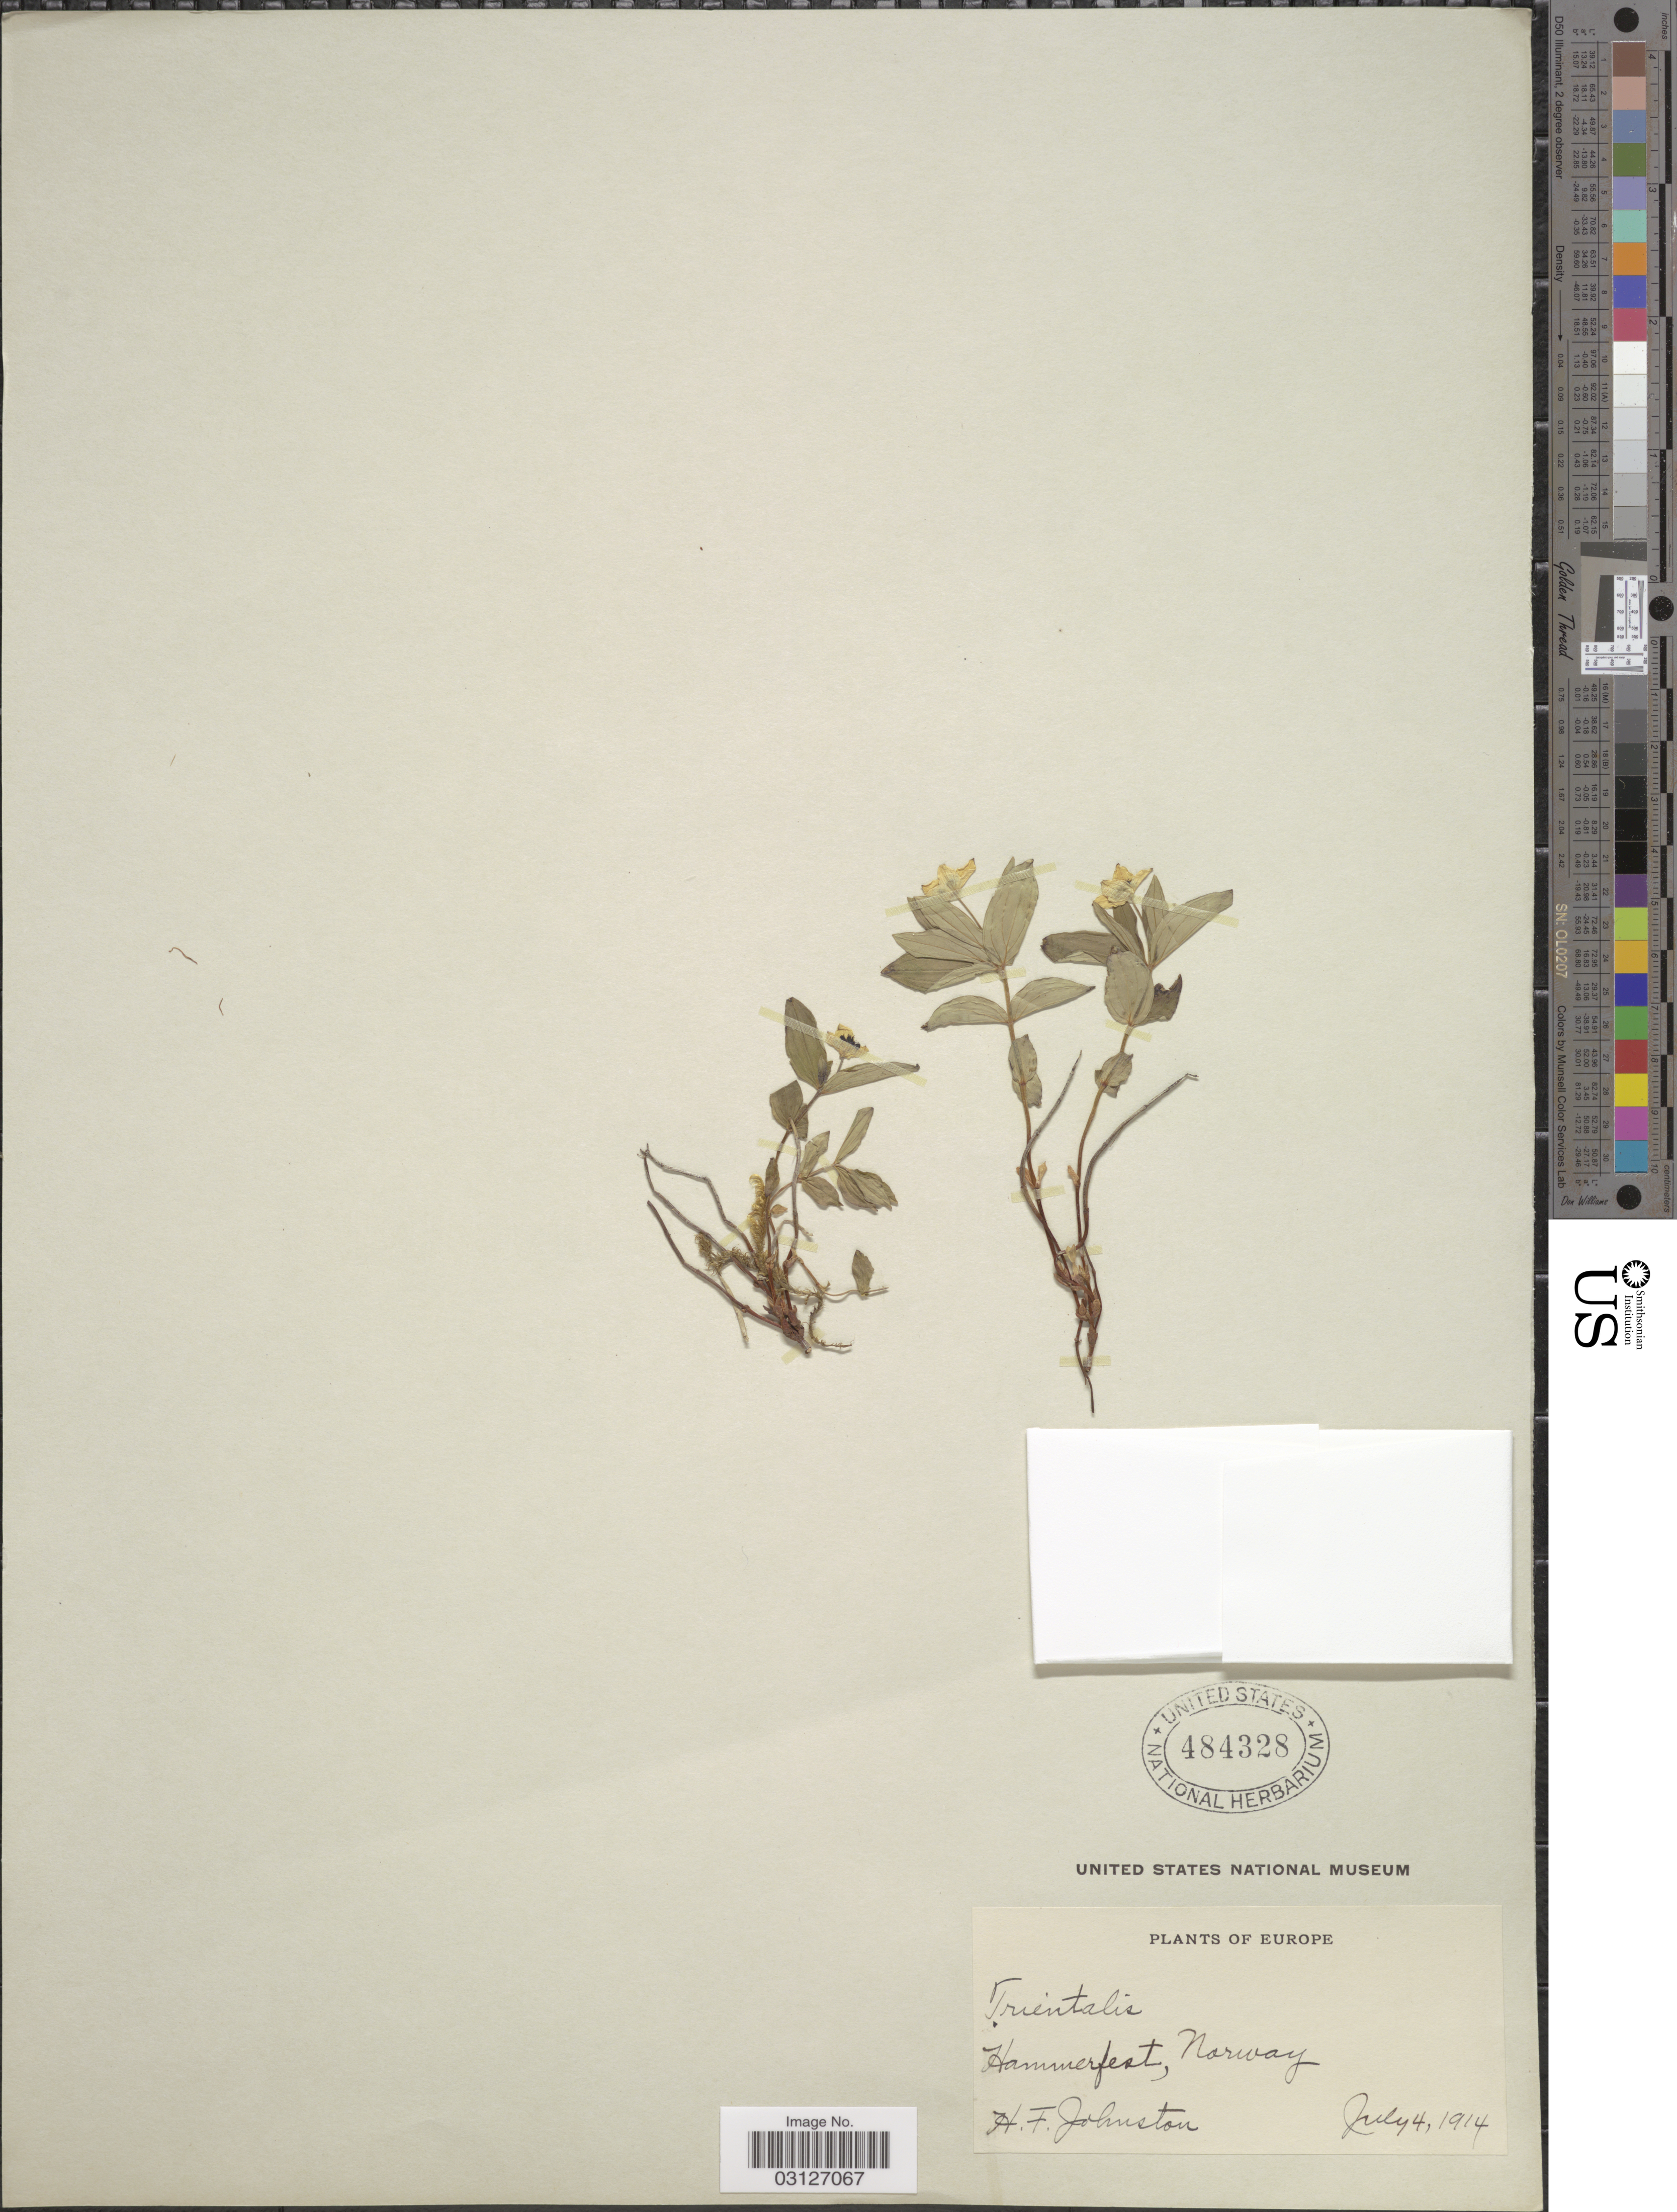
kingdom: Plantae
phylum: Tracheophyta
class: Magnoliopsida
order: Ericales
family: Primulaceae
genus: Trientalis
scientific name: Trientalis europaea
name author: L.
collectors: H. Johnston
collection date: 1914-07-04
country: Norway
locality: Hammerfest.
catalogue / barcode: US 484328